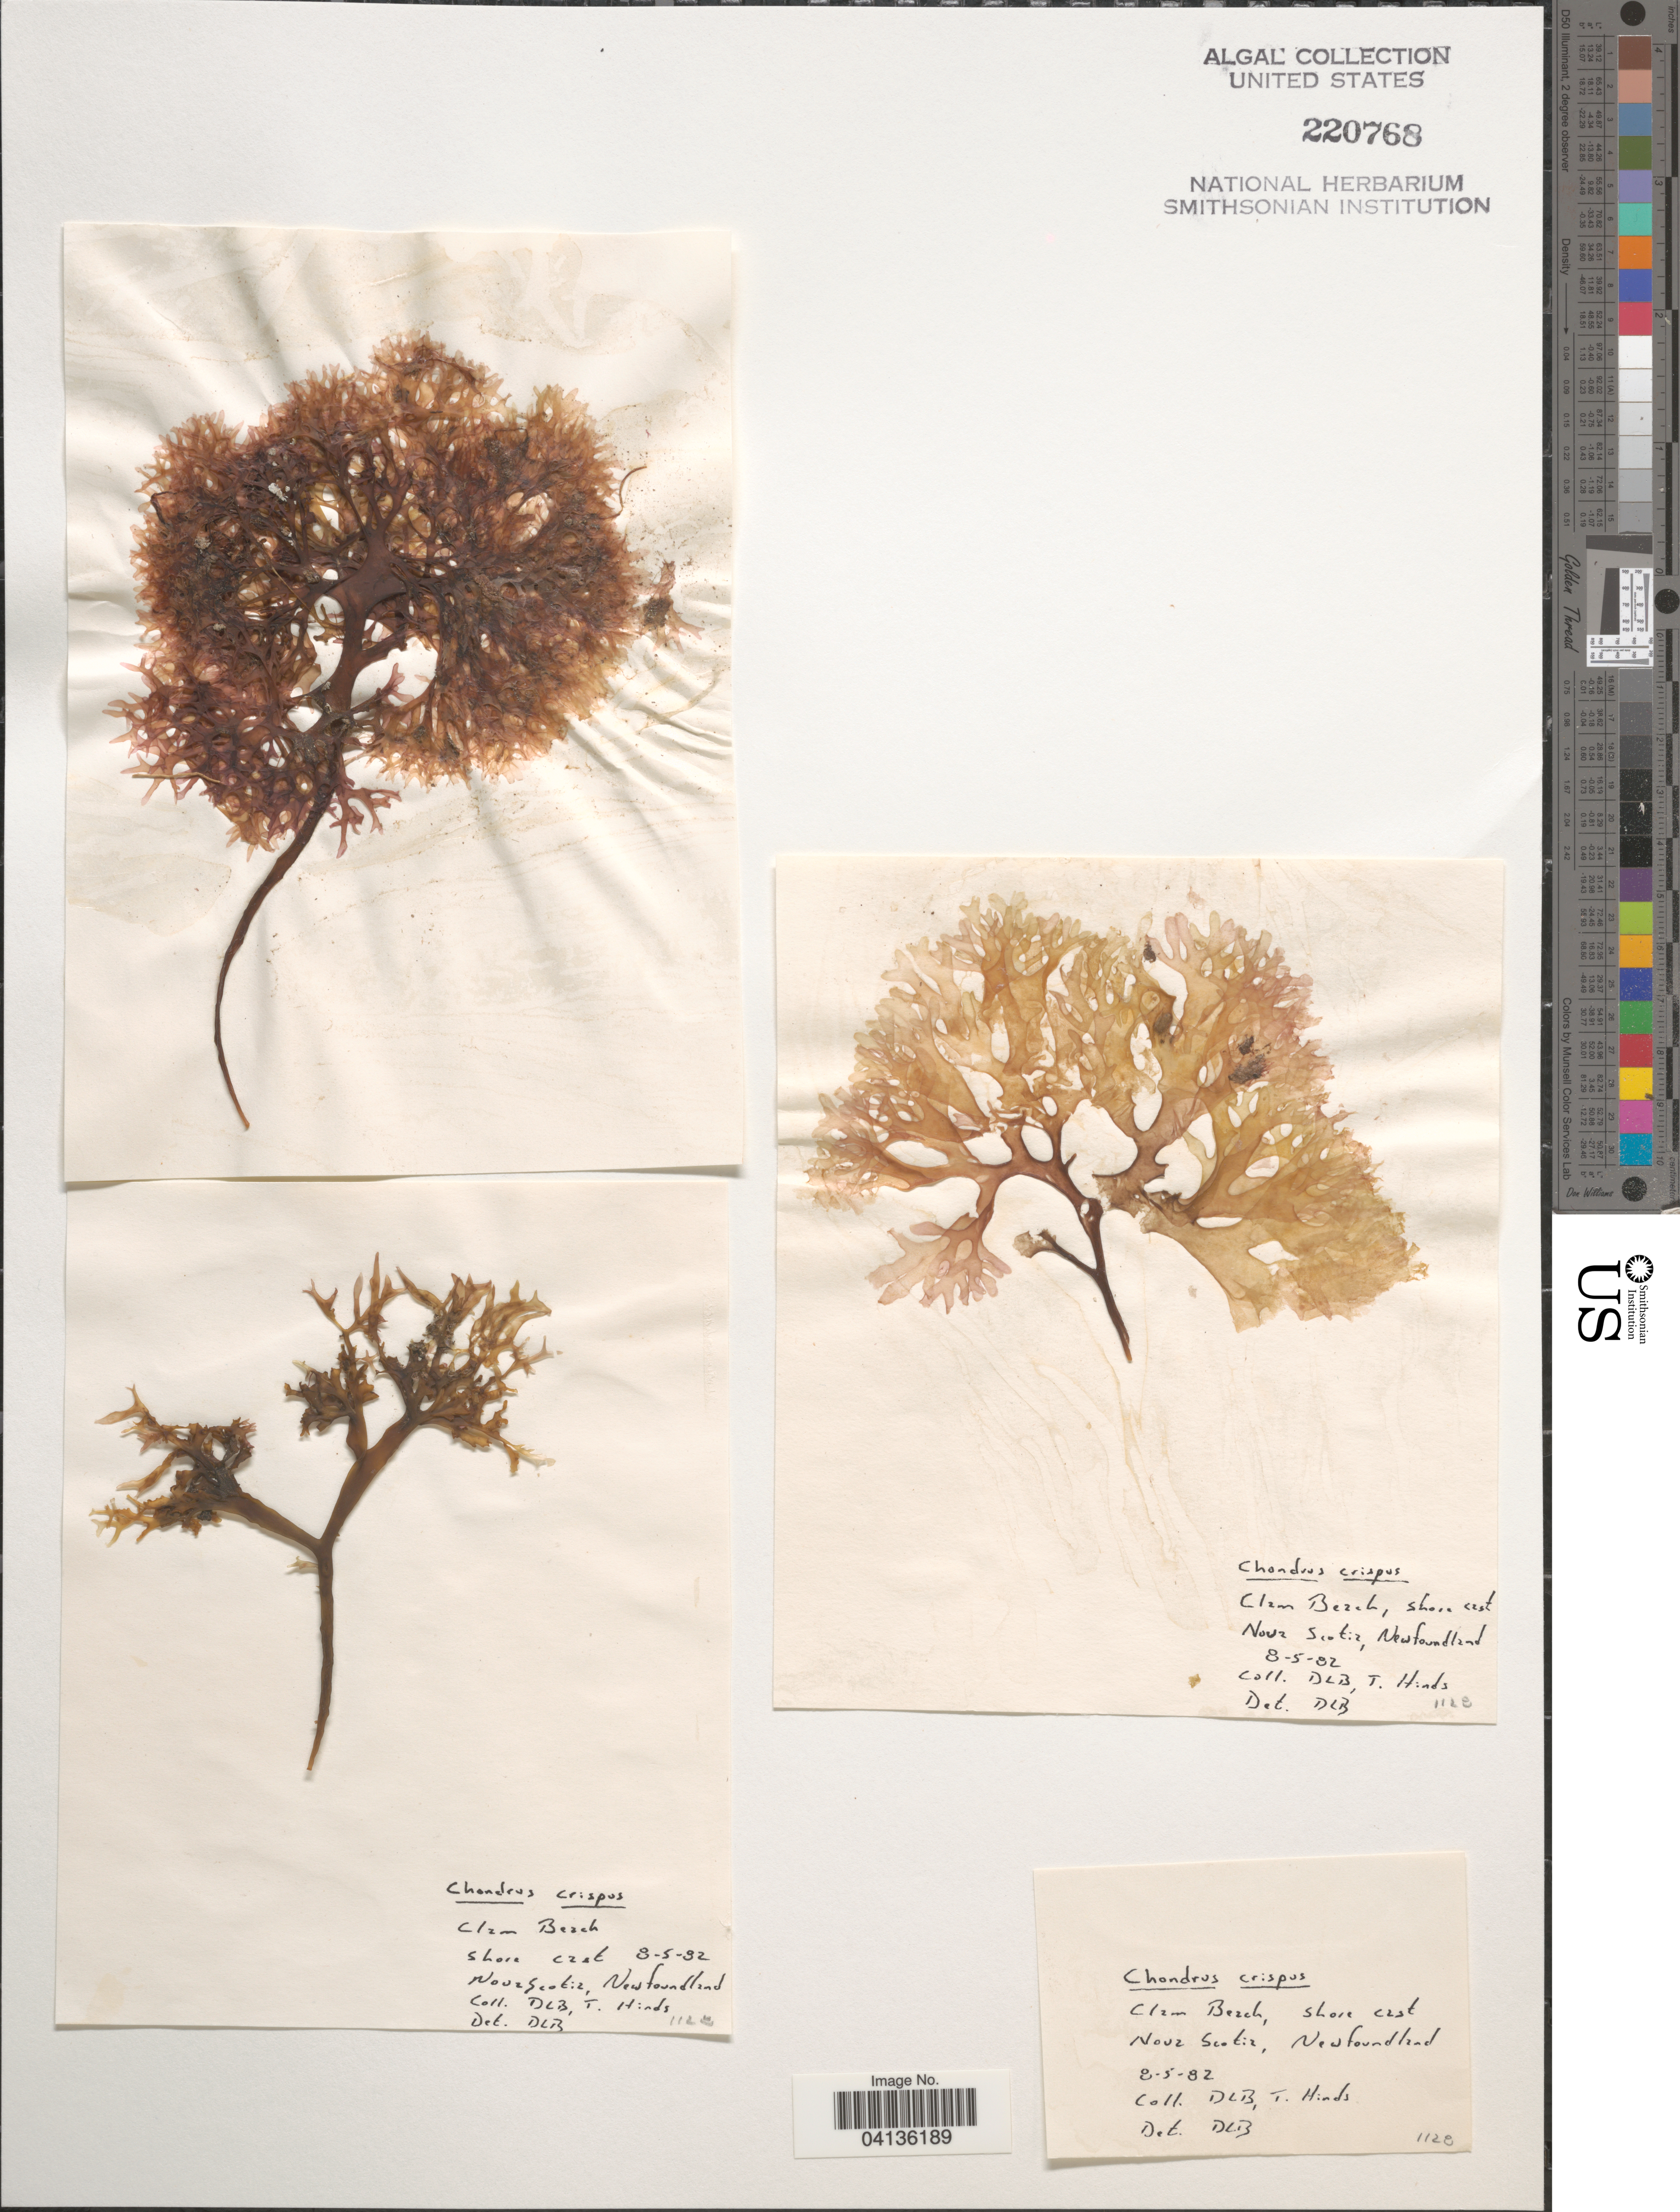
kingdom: Plantae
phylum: Rhodophyta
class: Florideophyceae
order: Gigartinales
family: Gigartinaceae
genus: Chondrus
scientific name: Chondrus crispus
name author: Stackh.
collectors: D. L. B. & T. E. Hinds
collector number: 1128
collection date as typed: Transcribed d/m/y: 8/5/82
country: Canada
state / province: Newfoundland and Labrador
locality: Clam Beach, shore cast. Nova Scotia, Newfoundland.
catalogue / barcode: US 220768